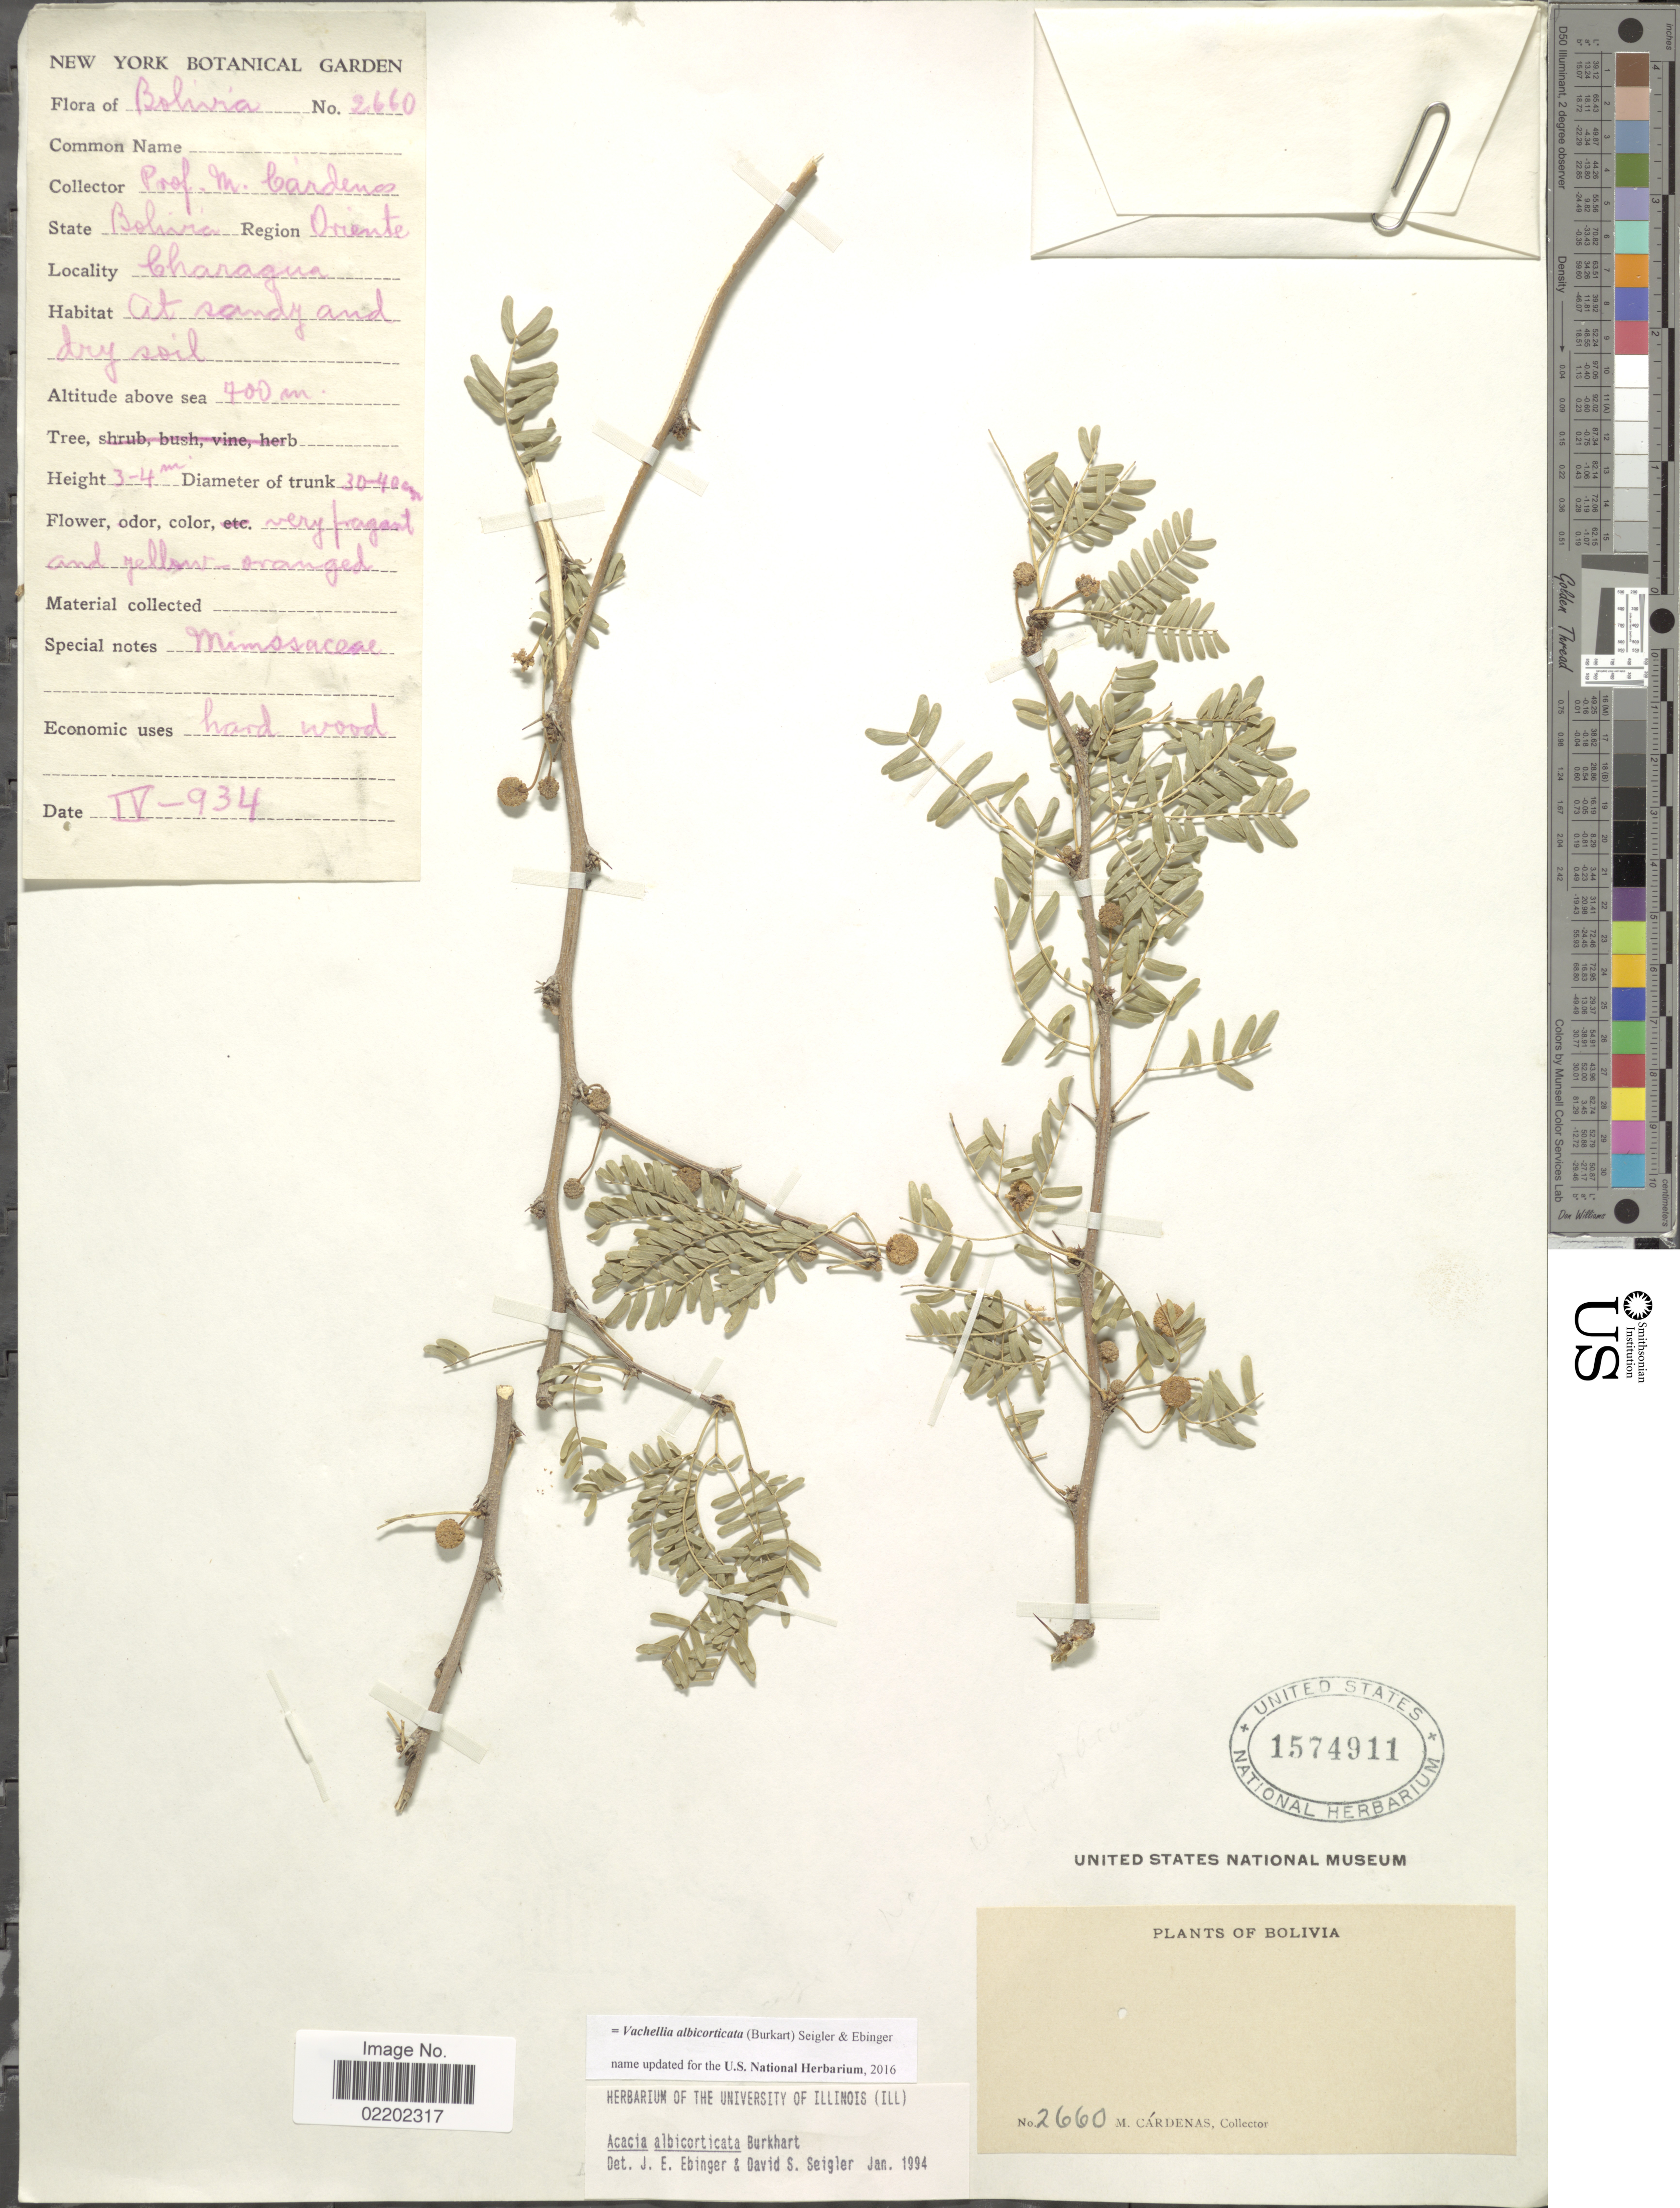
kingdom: Plantae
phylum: Tracheophyta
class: Magnoliopsida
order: Fabales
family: Fabaceae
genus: Vachellia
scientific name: Vachellia albicorticata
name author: (Burkart) Seigler & Ebinger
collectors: M. Cárdenas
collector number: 2660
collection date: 1934-04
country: Bolivia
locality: Region Oriente, Charagua, at sandy and dry soil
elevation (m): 400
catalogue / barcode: US 1574911